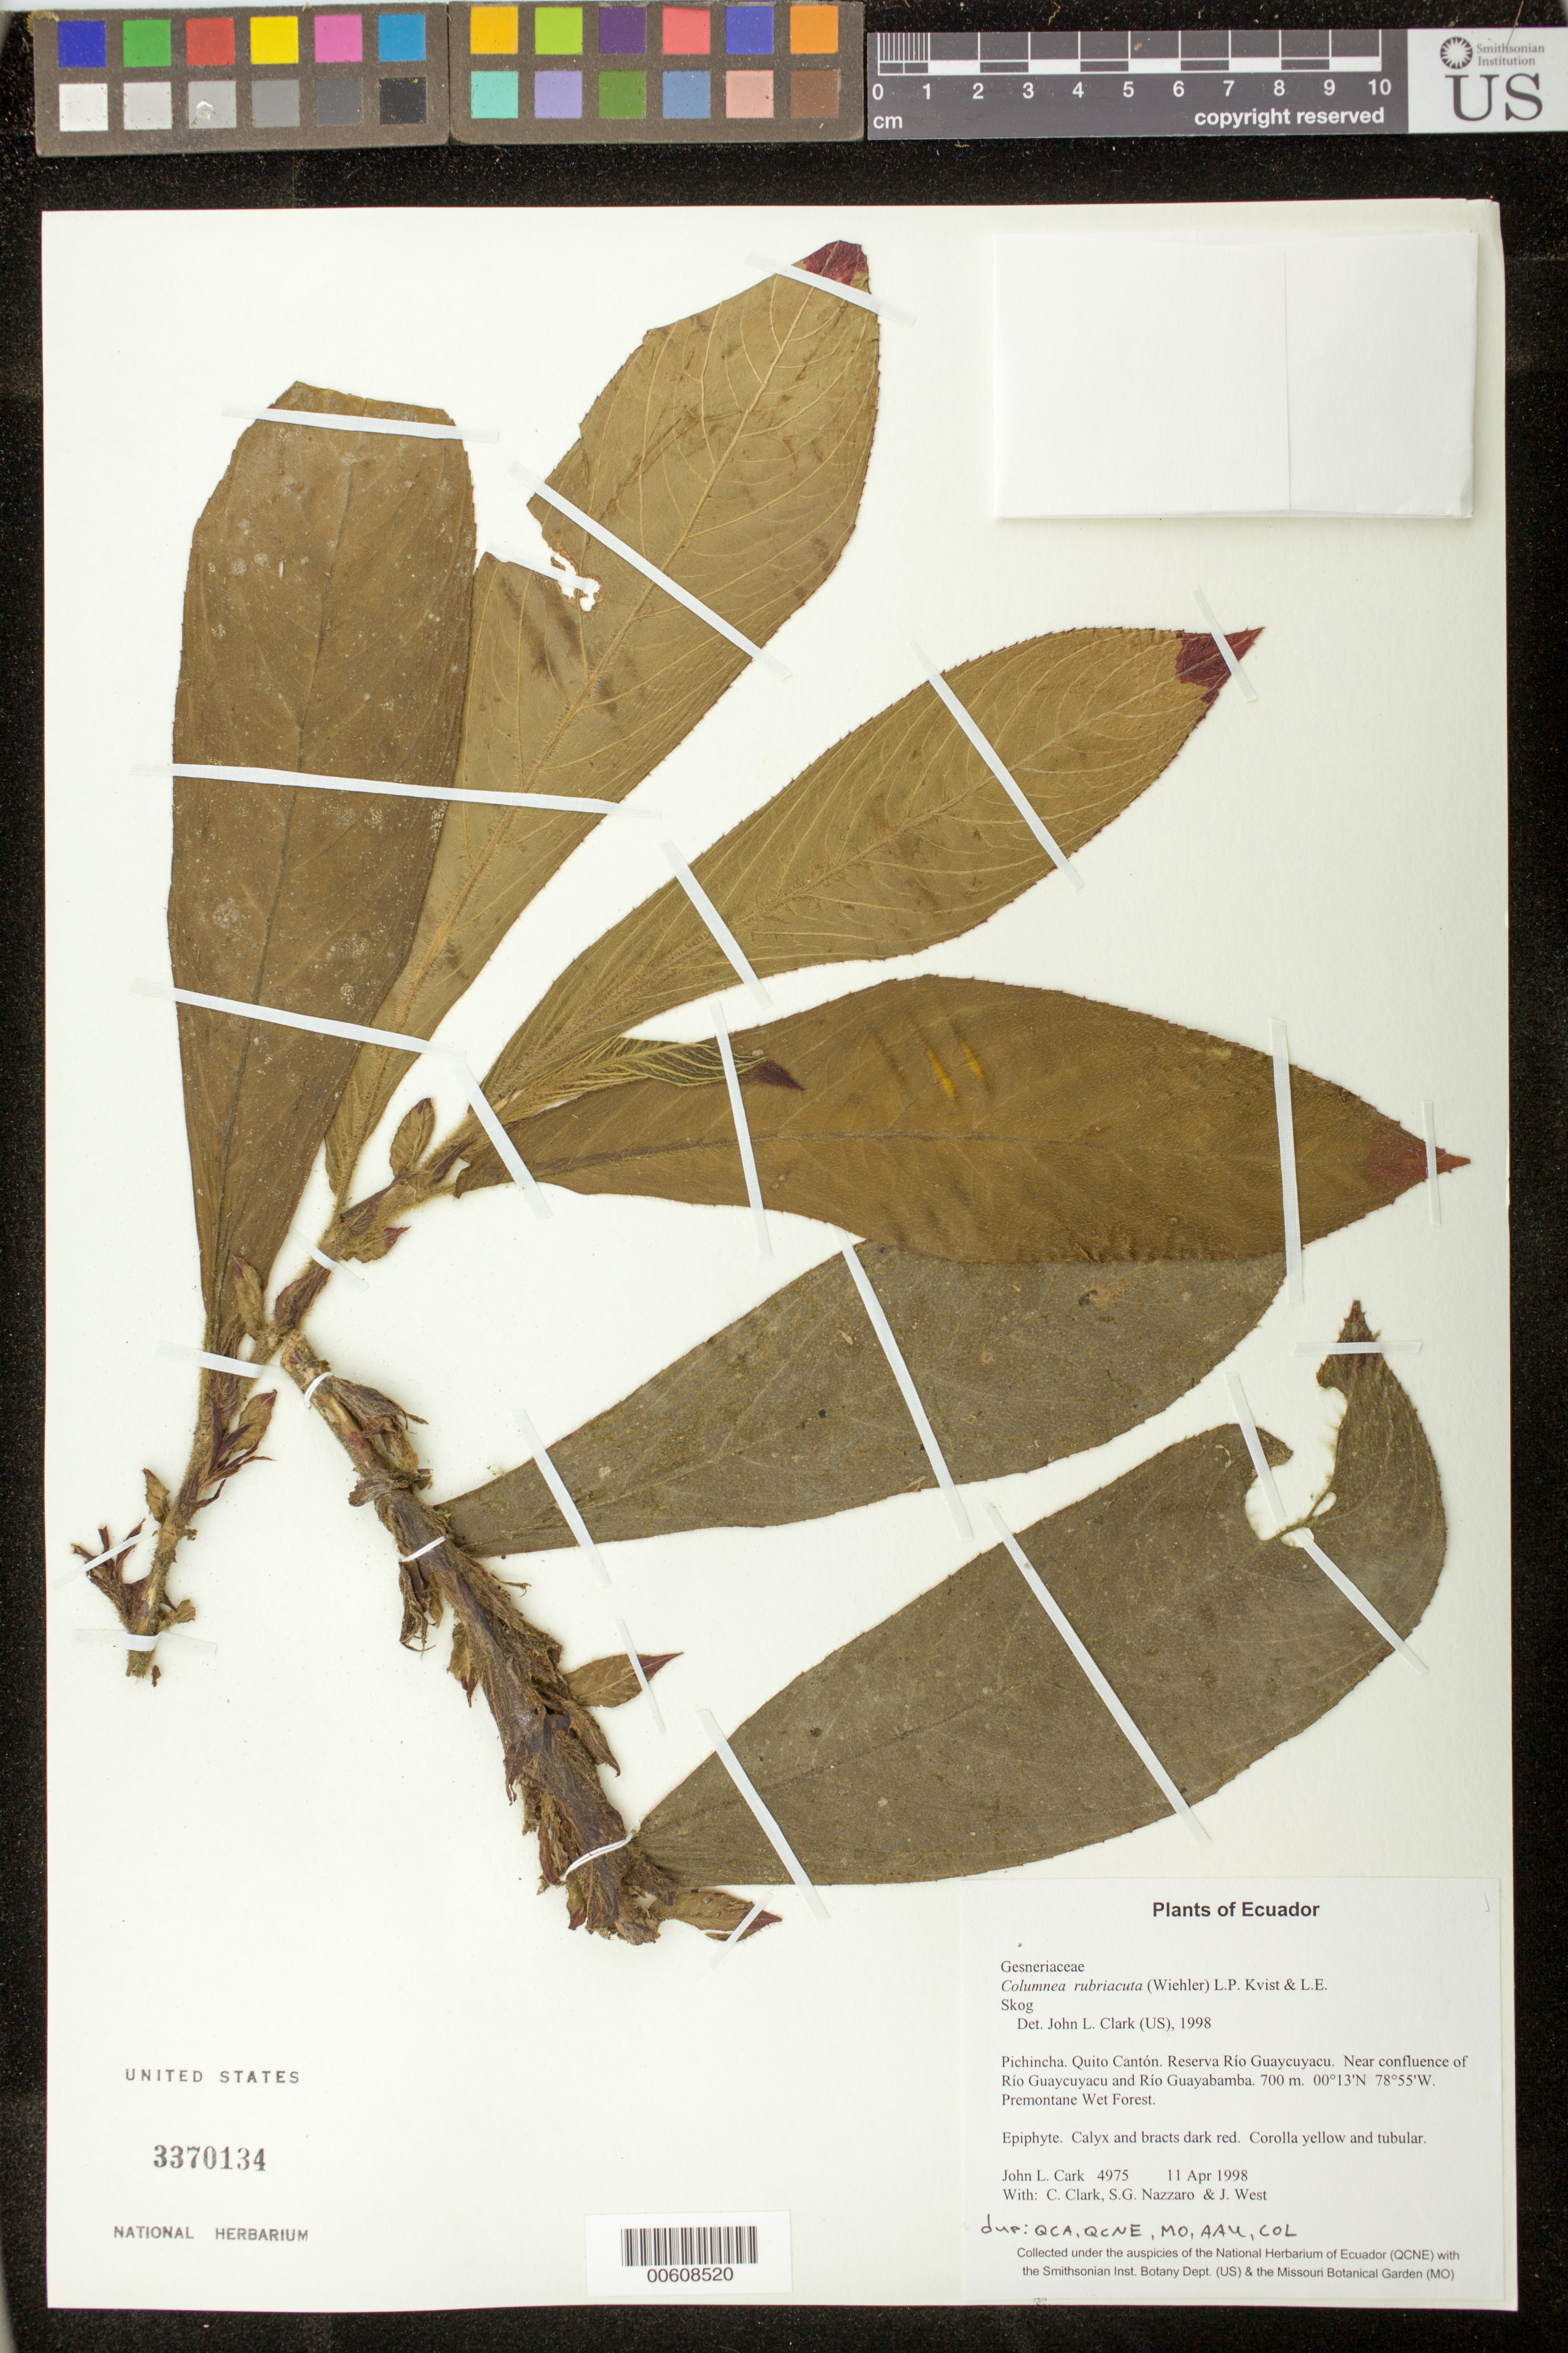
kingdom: Plantae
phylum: Tracheophyta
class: Magnoliopsida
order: Lamiales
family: Gesneriaceae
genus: Columnea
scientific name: Columnea rubriacuta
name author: (Wiehler) L.P. Kvist & L.E. Skog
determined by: Clark, J. L., (SEL), The Marie Selby Botanical Garden (UNITED STATES)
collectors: J. L. Clark, C. Clark, S. Nazzaro & J. West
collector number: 4975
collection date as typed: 11 Apr 1998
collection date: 1998-04-11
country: Ecuador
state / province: Pichincha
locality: Quito Cantón. Reserva Río Guaycuyacu. Near confluence of Río Guaycuyacu and Río Guayabamba.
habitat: Premontane Wet Forest.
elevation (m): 700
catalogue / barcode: US 3370134